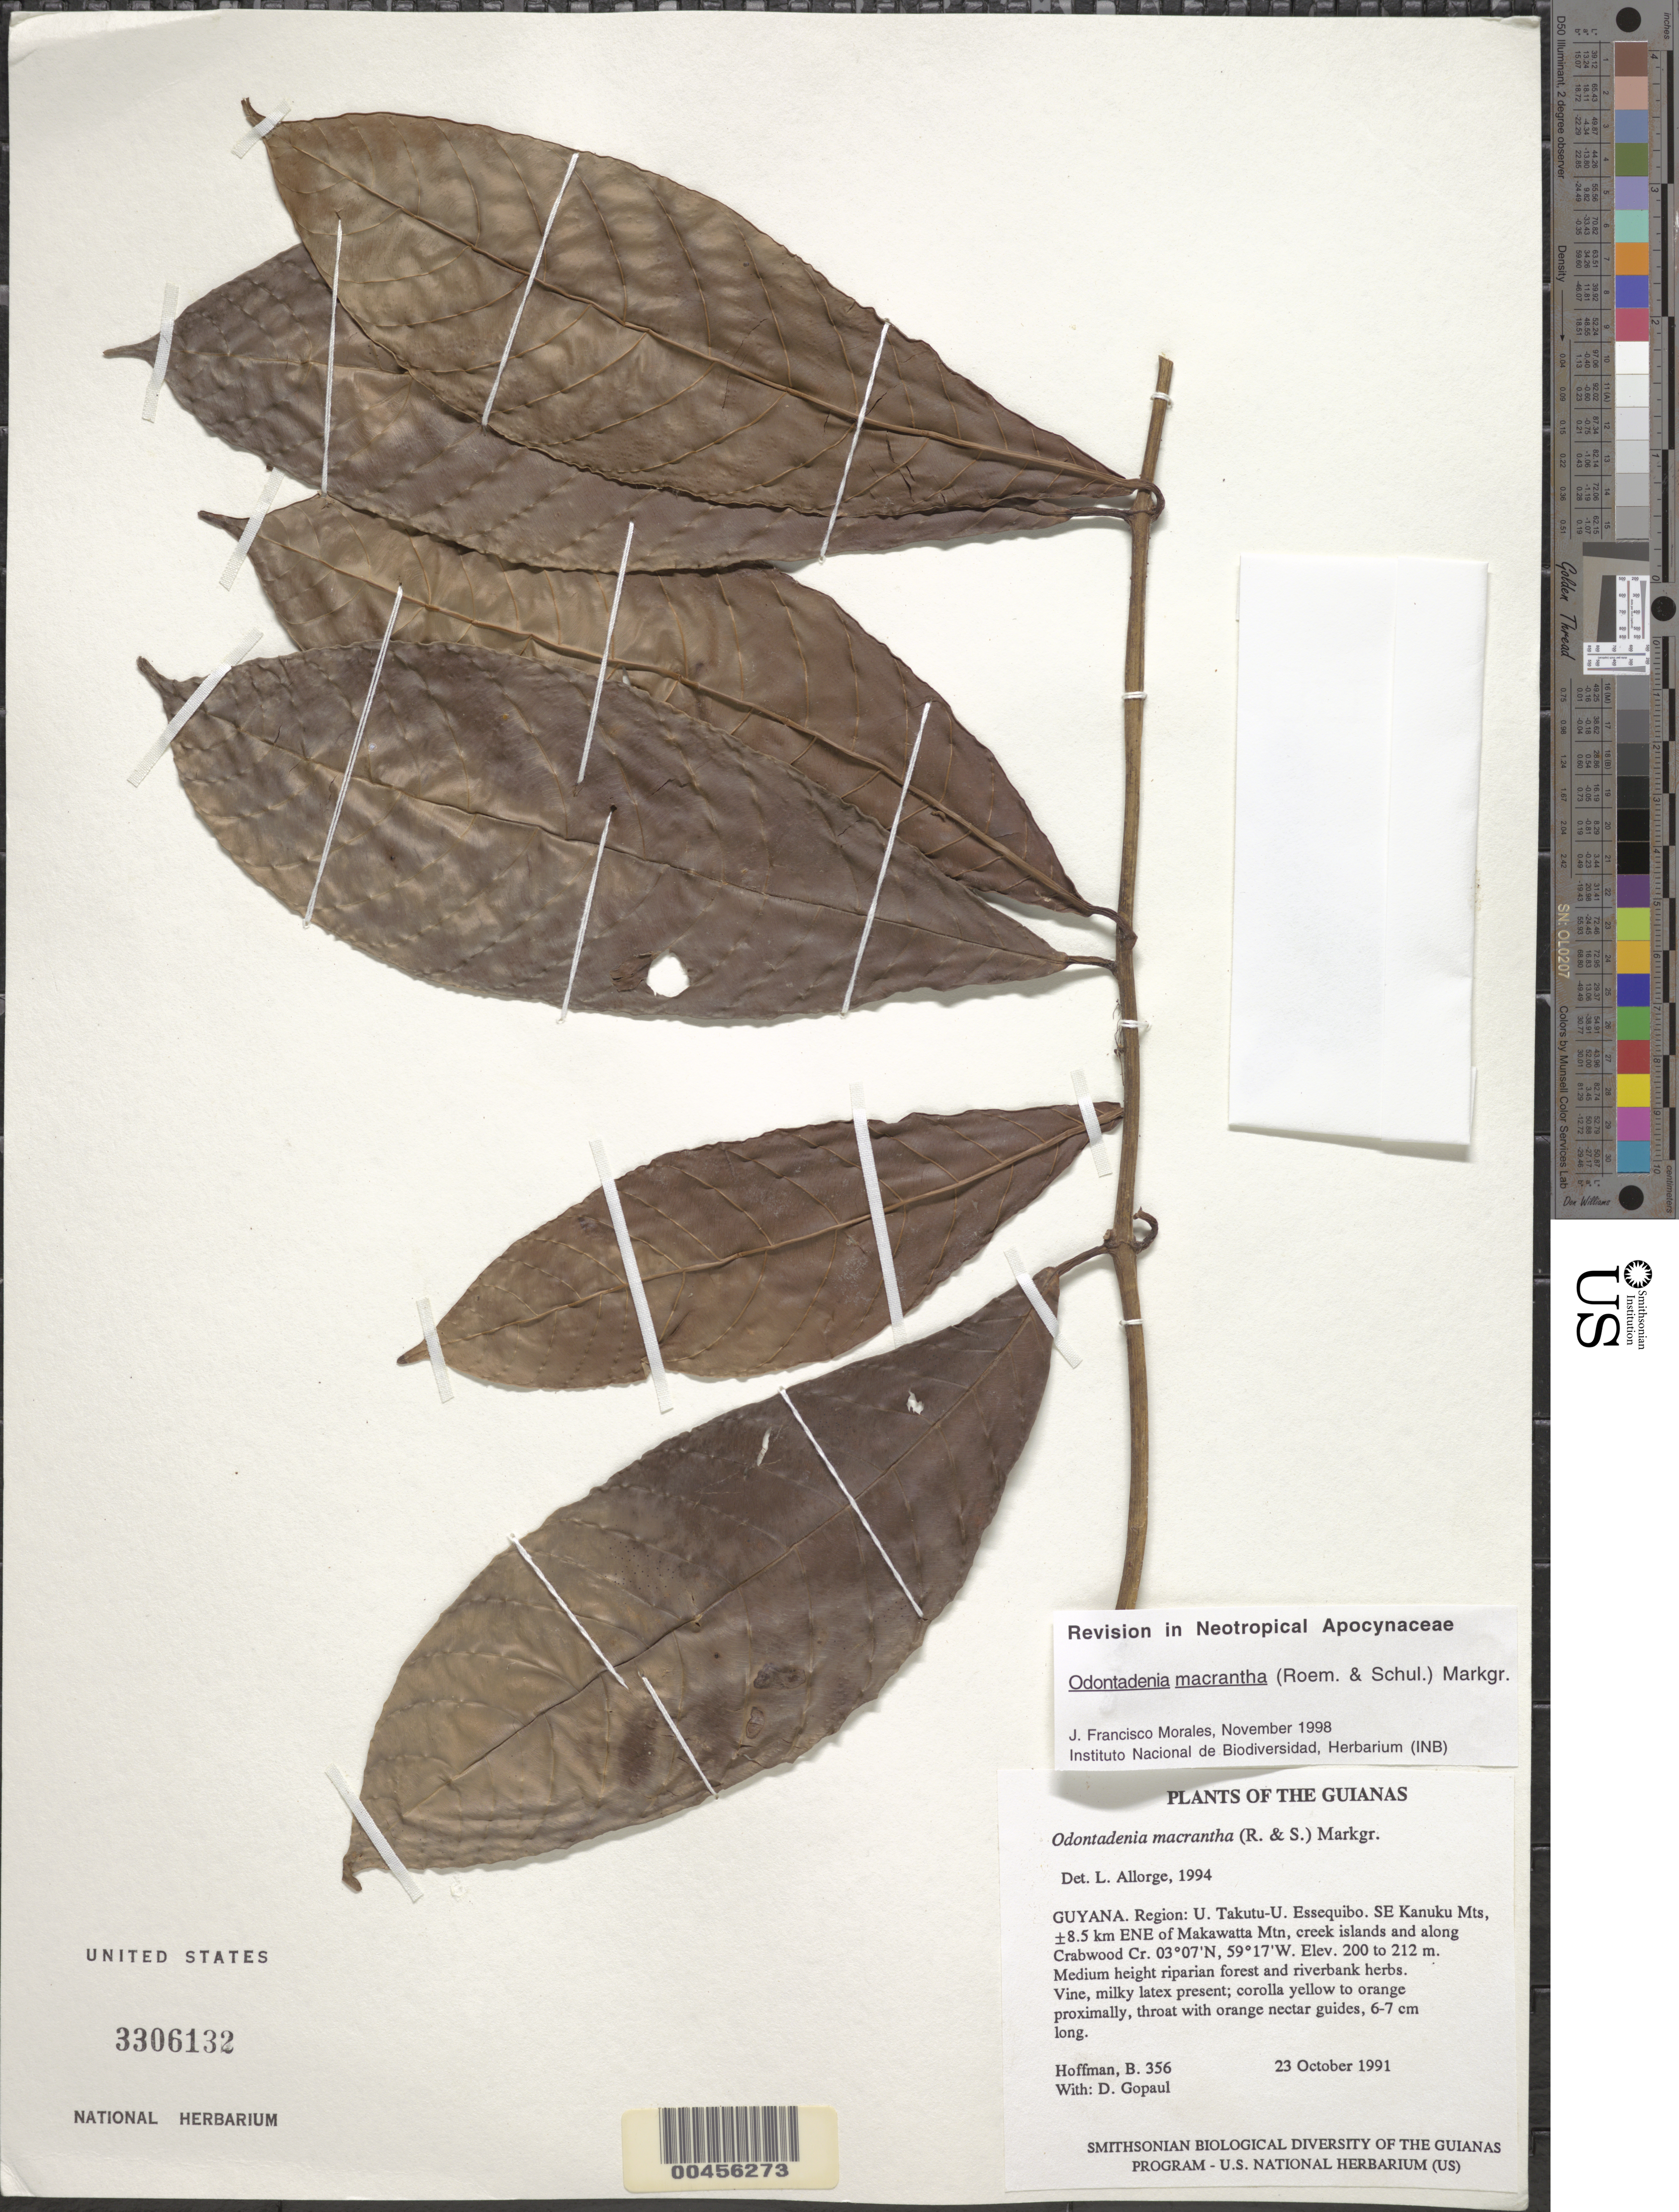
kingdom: Plantae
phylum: Tracheophyta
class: Magnoliopsida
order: Gentianales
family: Apocynaceae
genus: Odontadenia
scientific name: Odontadenia macrantha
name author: (Roem. & Schult.) Markgr.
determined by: Allorge, L.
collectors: B. Hoffman & D. Gopaul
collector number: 356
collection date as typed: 23 October 1991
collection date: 1991-10-23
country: Guyana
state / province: U. Takutu-U. Essequibo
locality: SE Kanuku Mts, ±8.5 km ENE of Makawatta Mtn, creek islands and along Crabwood Creek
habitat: Medium height riparian forest and riverbank herbs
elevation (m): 200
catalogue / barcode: US 3306132